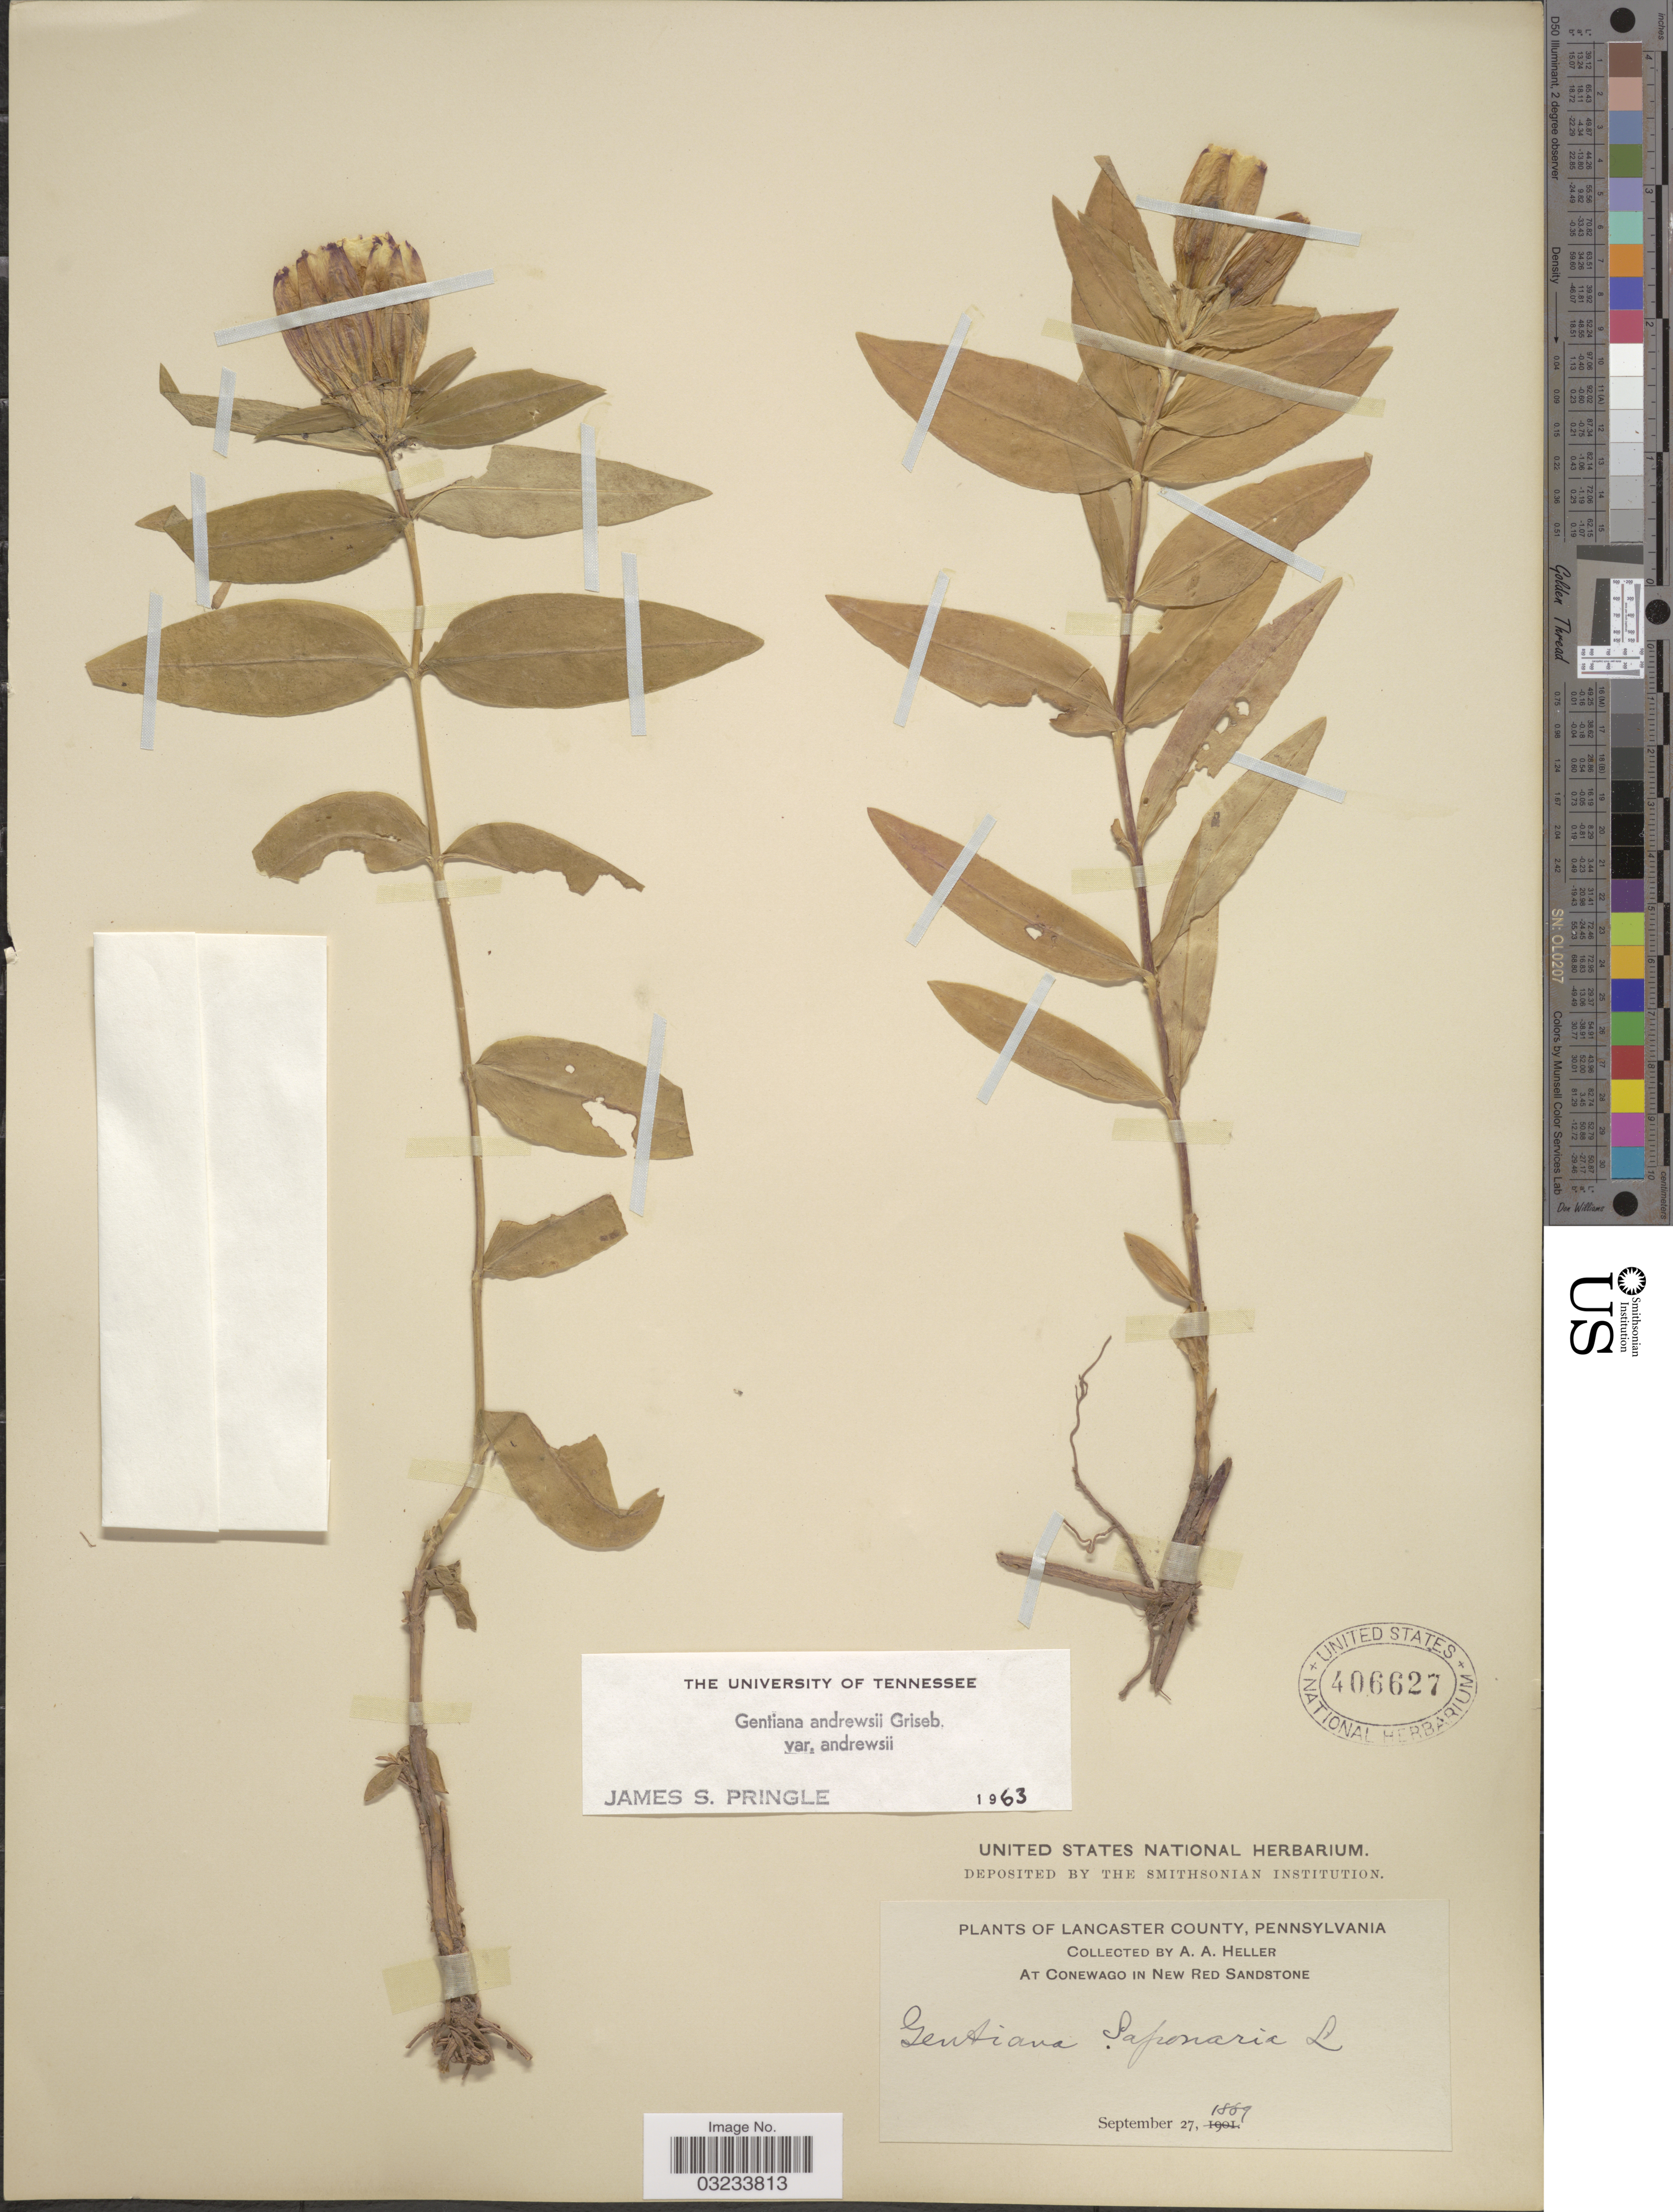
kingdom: Plantae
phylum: Tracheophyta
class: Magnoliopsida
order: Gentianales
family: Gentianaceae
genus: Gentiana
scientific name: Gentiana andrewsii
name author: Griseb.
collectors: A. A. Heller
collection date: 1889-09-27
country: United States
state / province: Pennsylvania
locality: Lancaster County. At Conewago in New Red Sandstone.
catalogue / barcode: US 406627